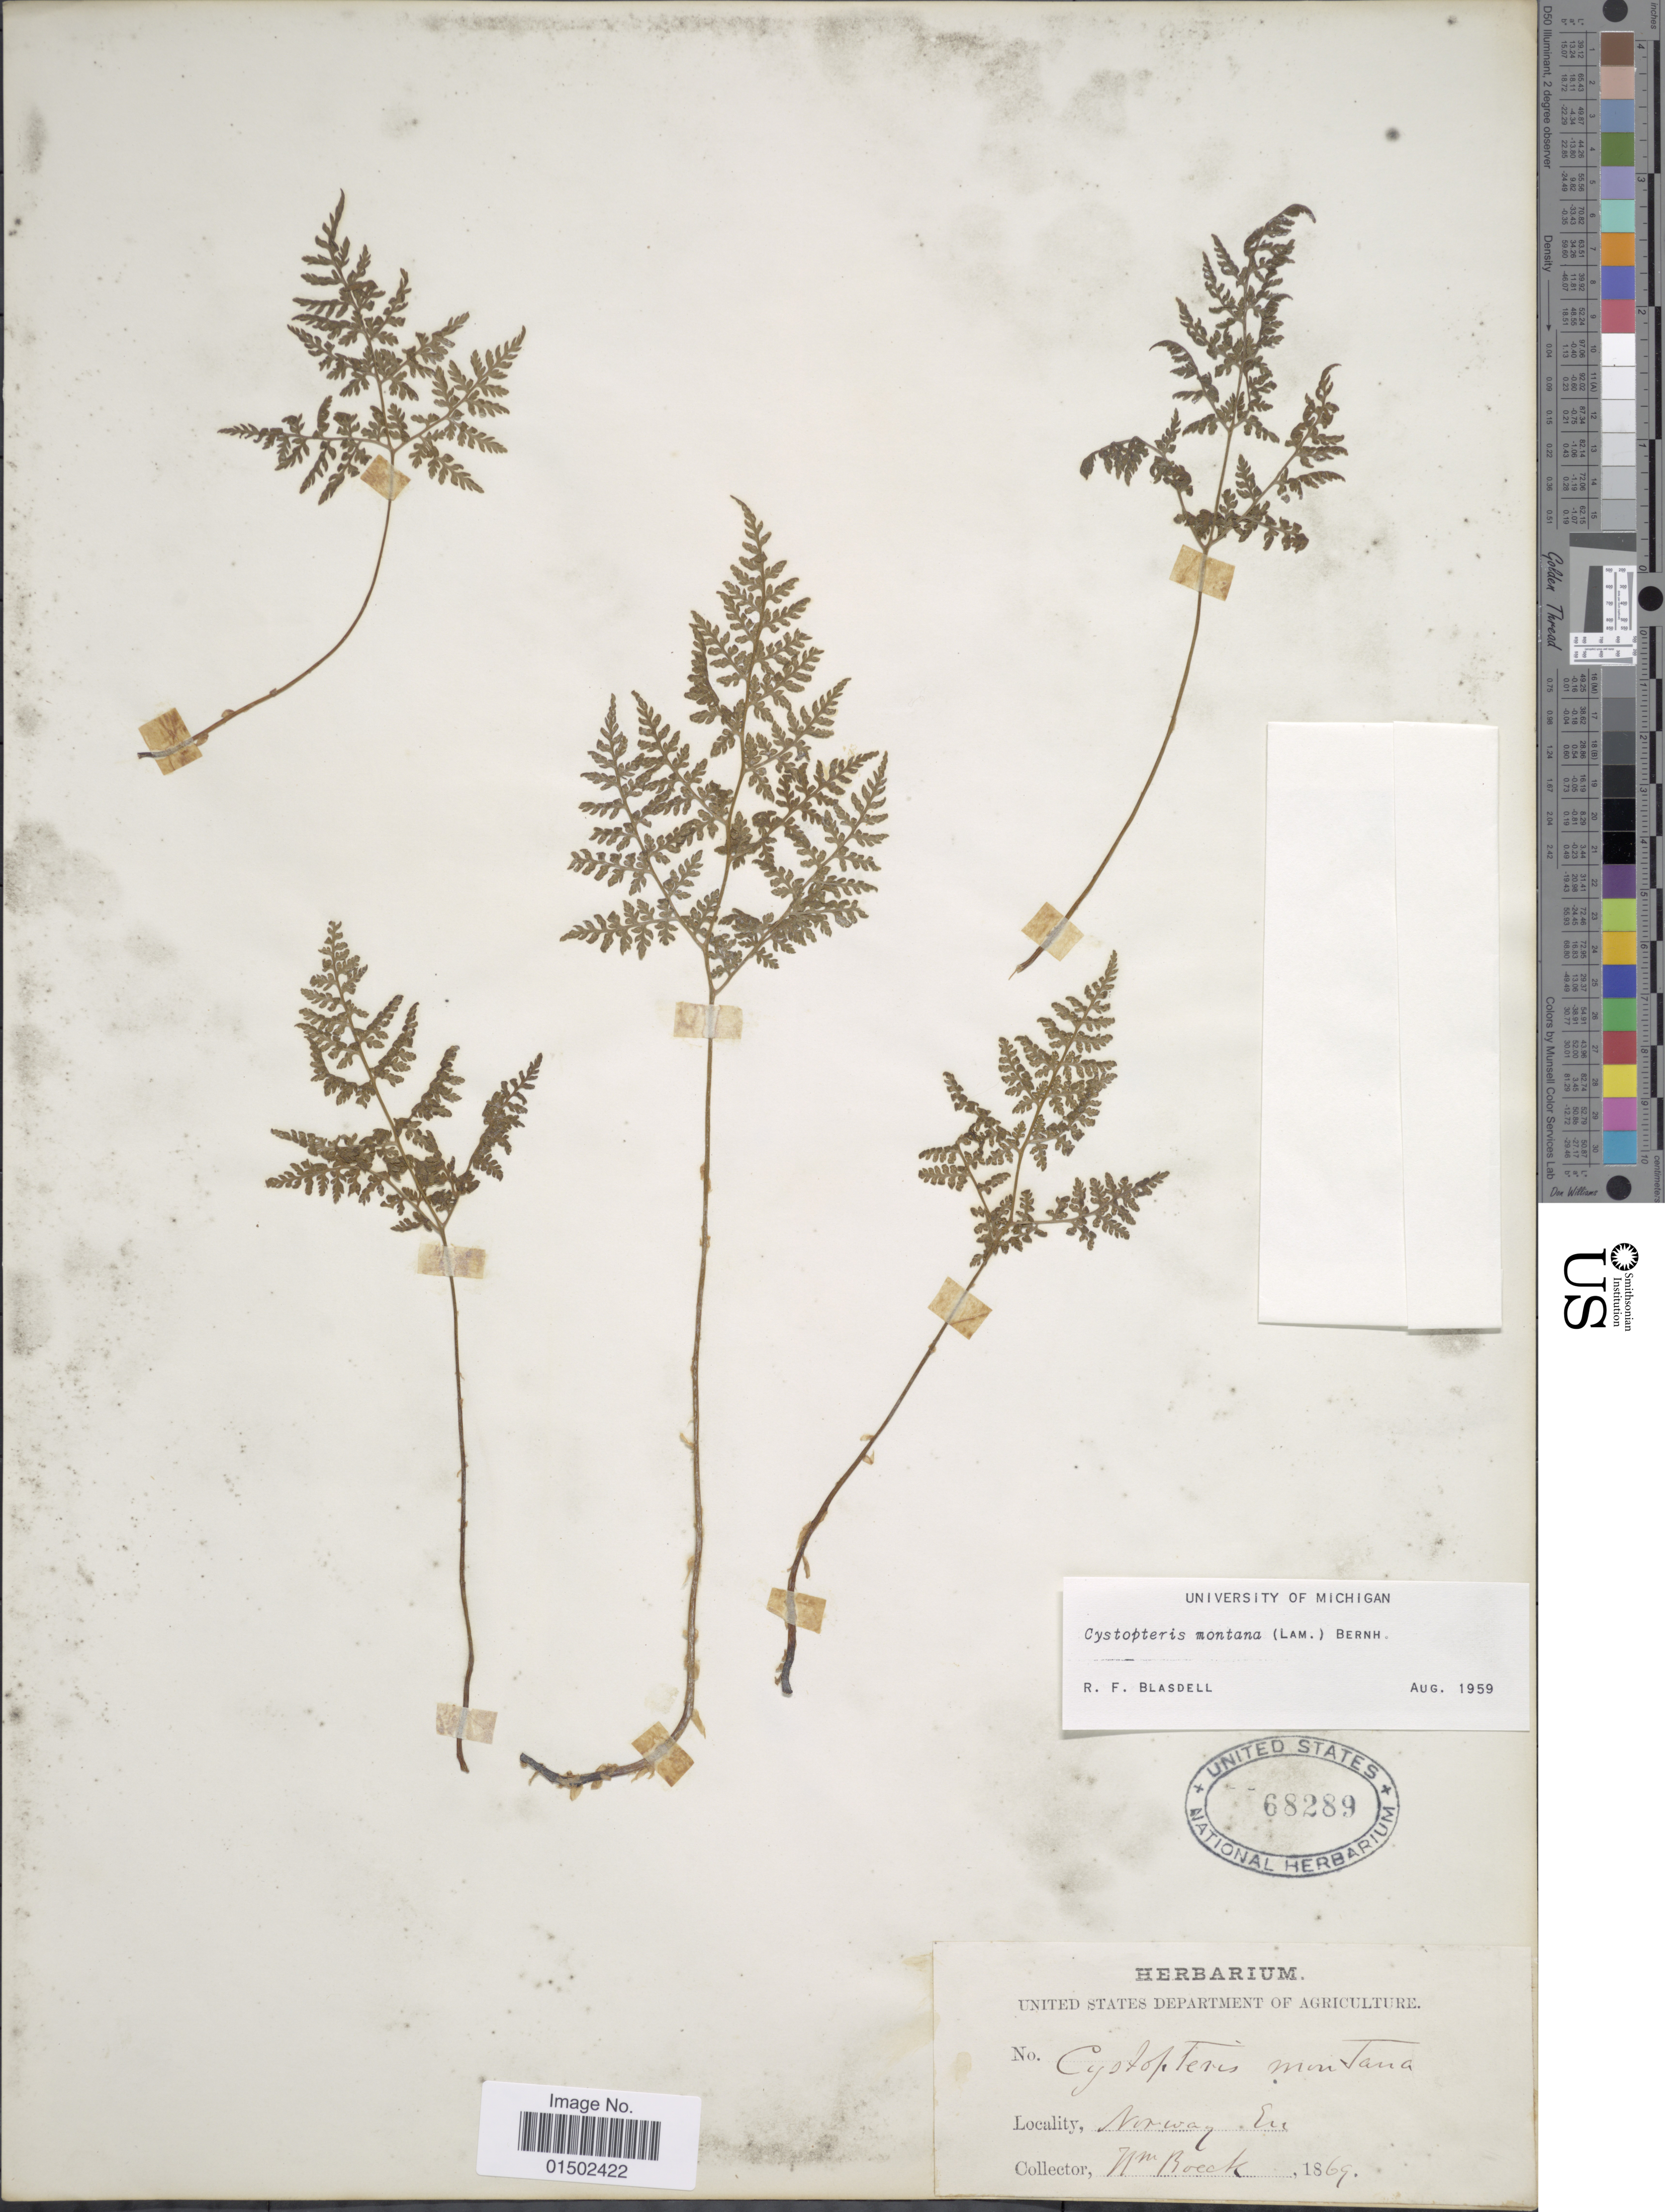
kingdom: Plantae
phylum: Tracheophyta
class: Polypodiopsida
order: Polypodiales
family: Cystopteridaceae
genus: Cystopteris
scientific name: Cystopteris montana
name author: (Lam.) Desv.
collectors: W. Boeck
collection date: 1869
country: Norway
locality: En.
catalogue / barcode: US 68289